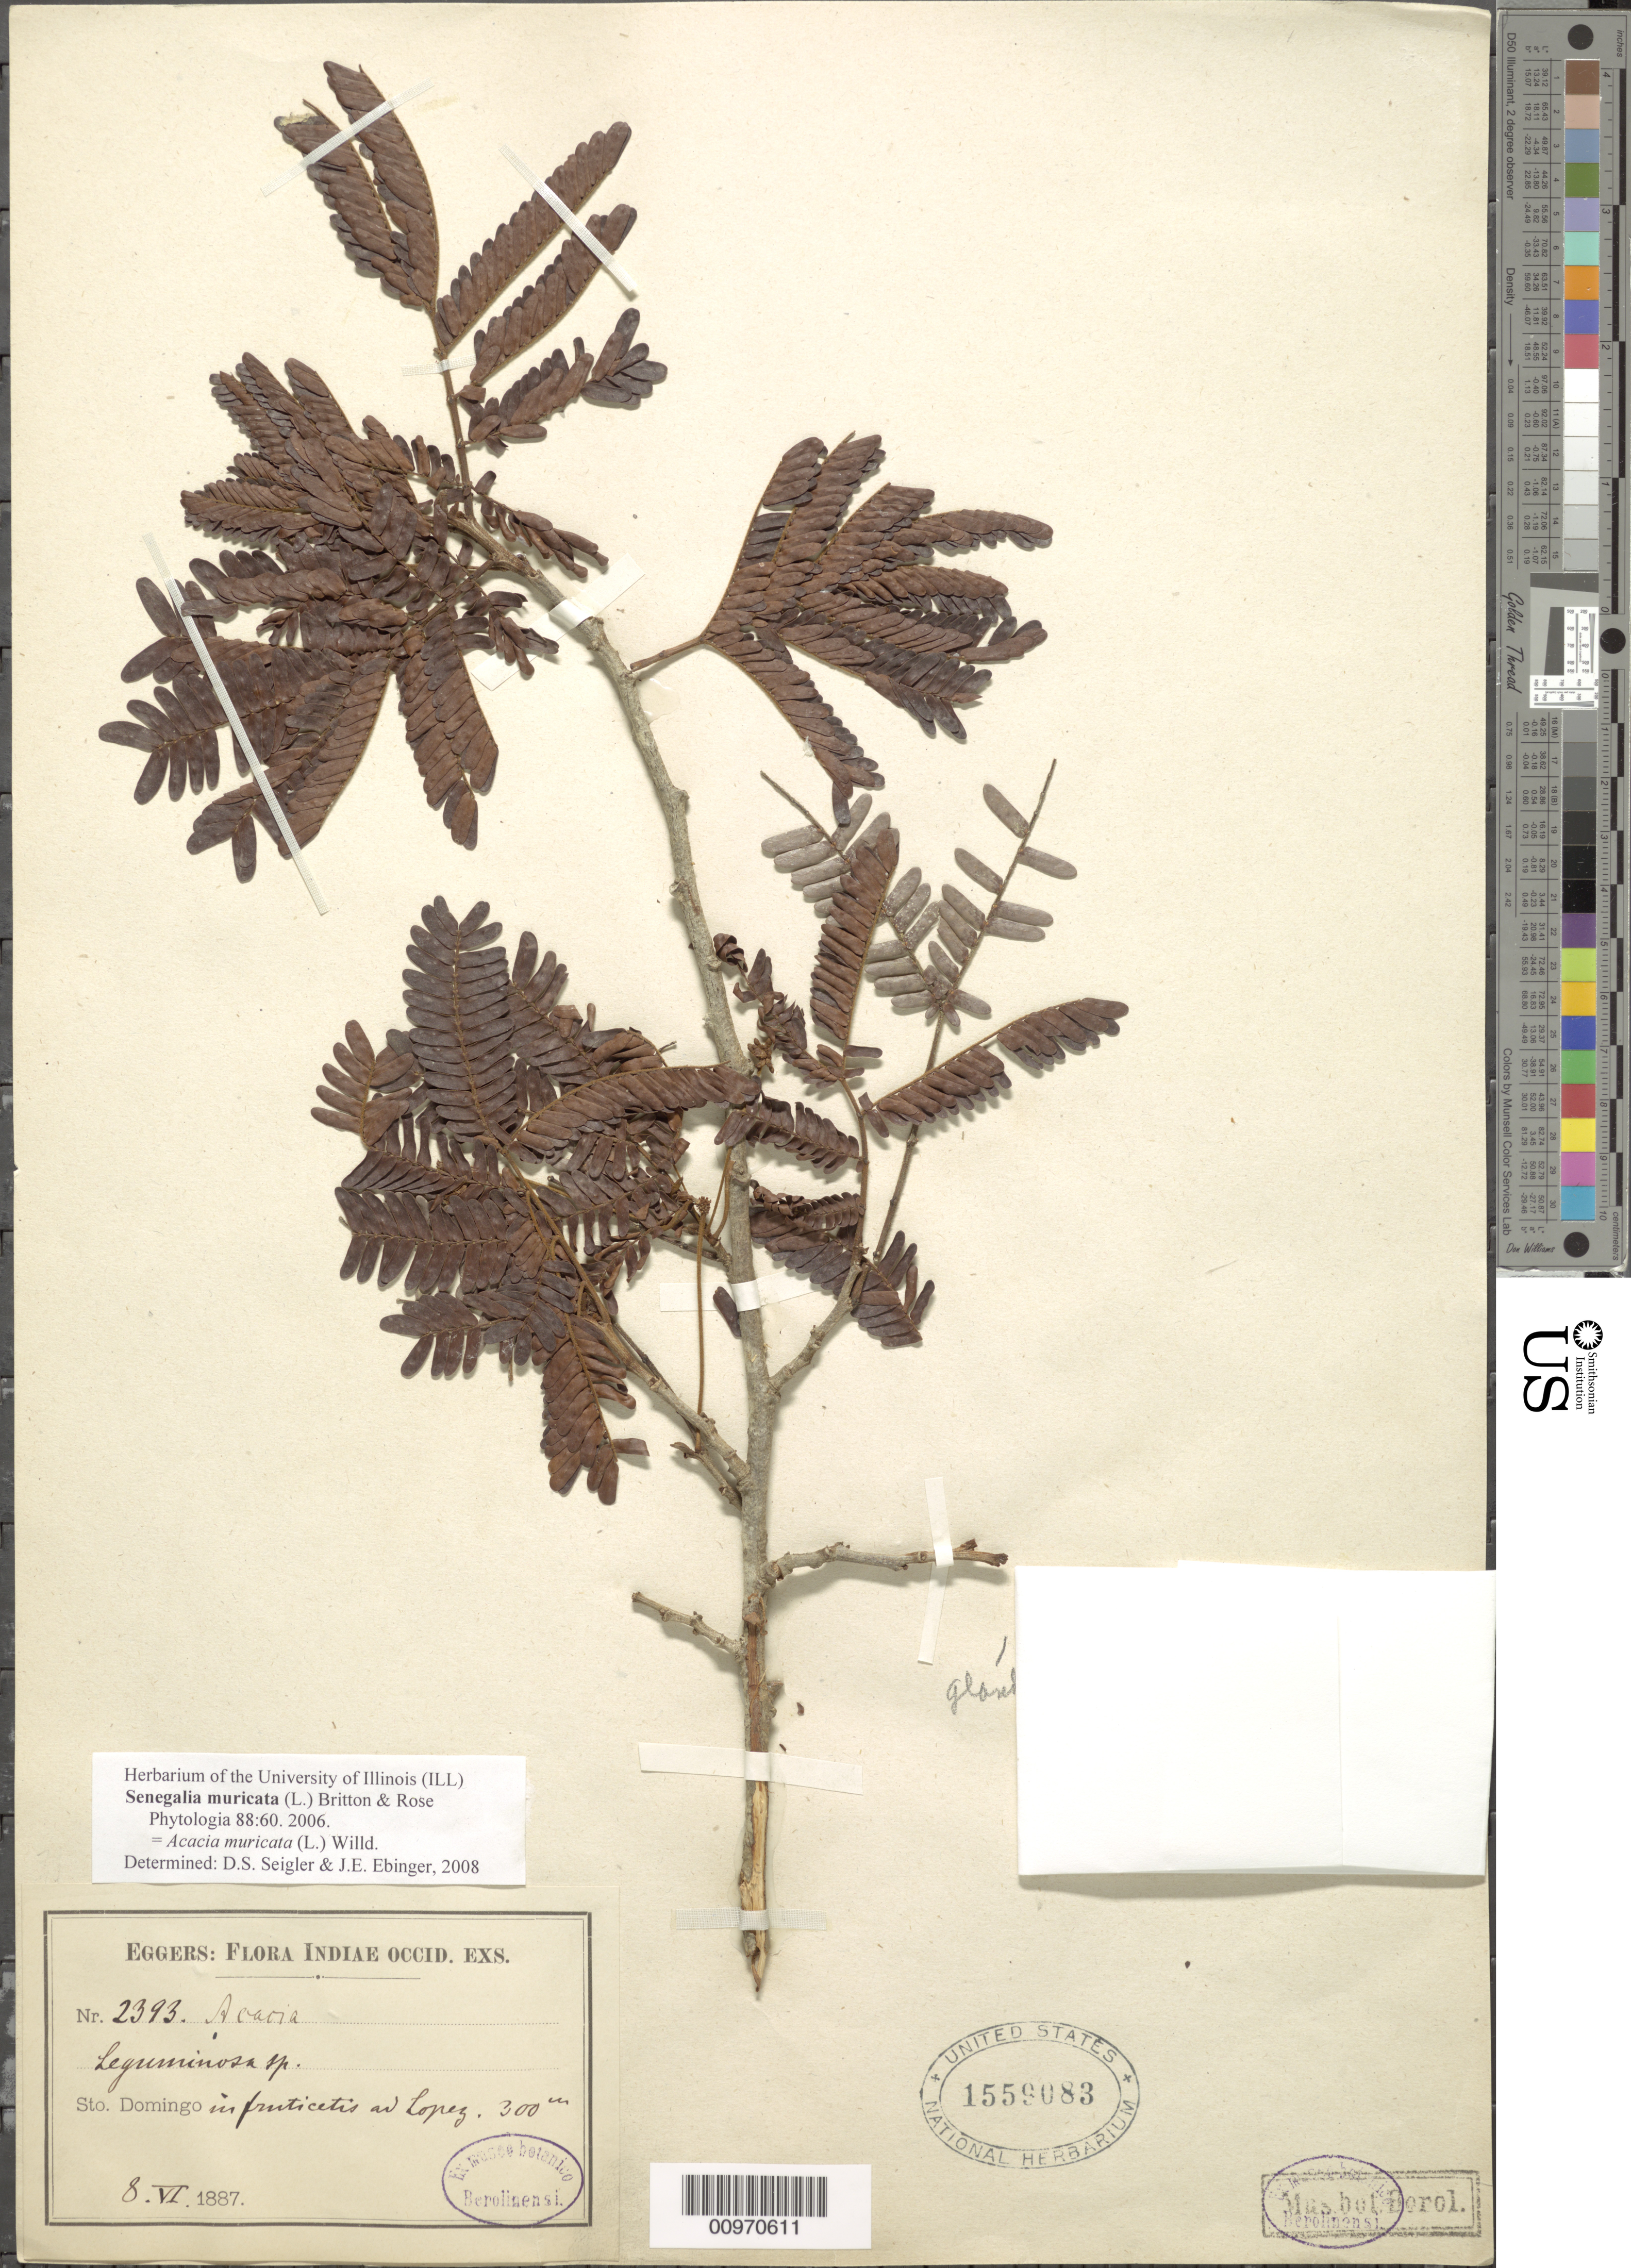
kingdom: Plantae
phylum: Tracheophyta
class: Magnoliopsida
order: Fabales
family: Fabaceae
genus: Parasenegalia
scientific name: Parasenegalia muricata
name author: (L.) Seigler & Ebinger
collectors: H. F. A. von Eggers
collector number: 2393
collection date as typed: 08 Jun 1887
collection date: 1887-06-08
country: Dominican Republic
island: Hispaniola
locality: Lopez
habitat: In fruticetis.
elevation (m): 300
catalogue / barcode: US 1559083